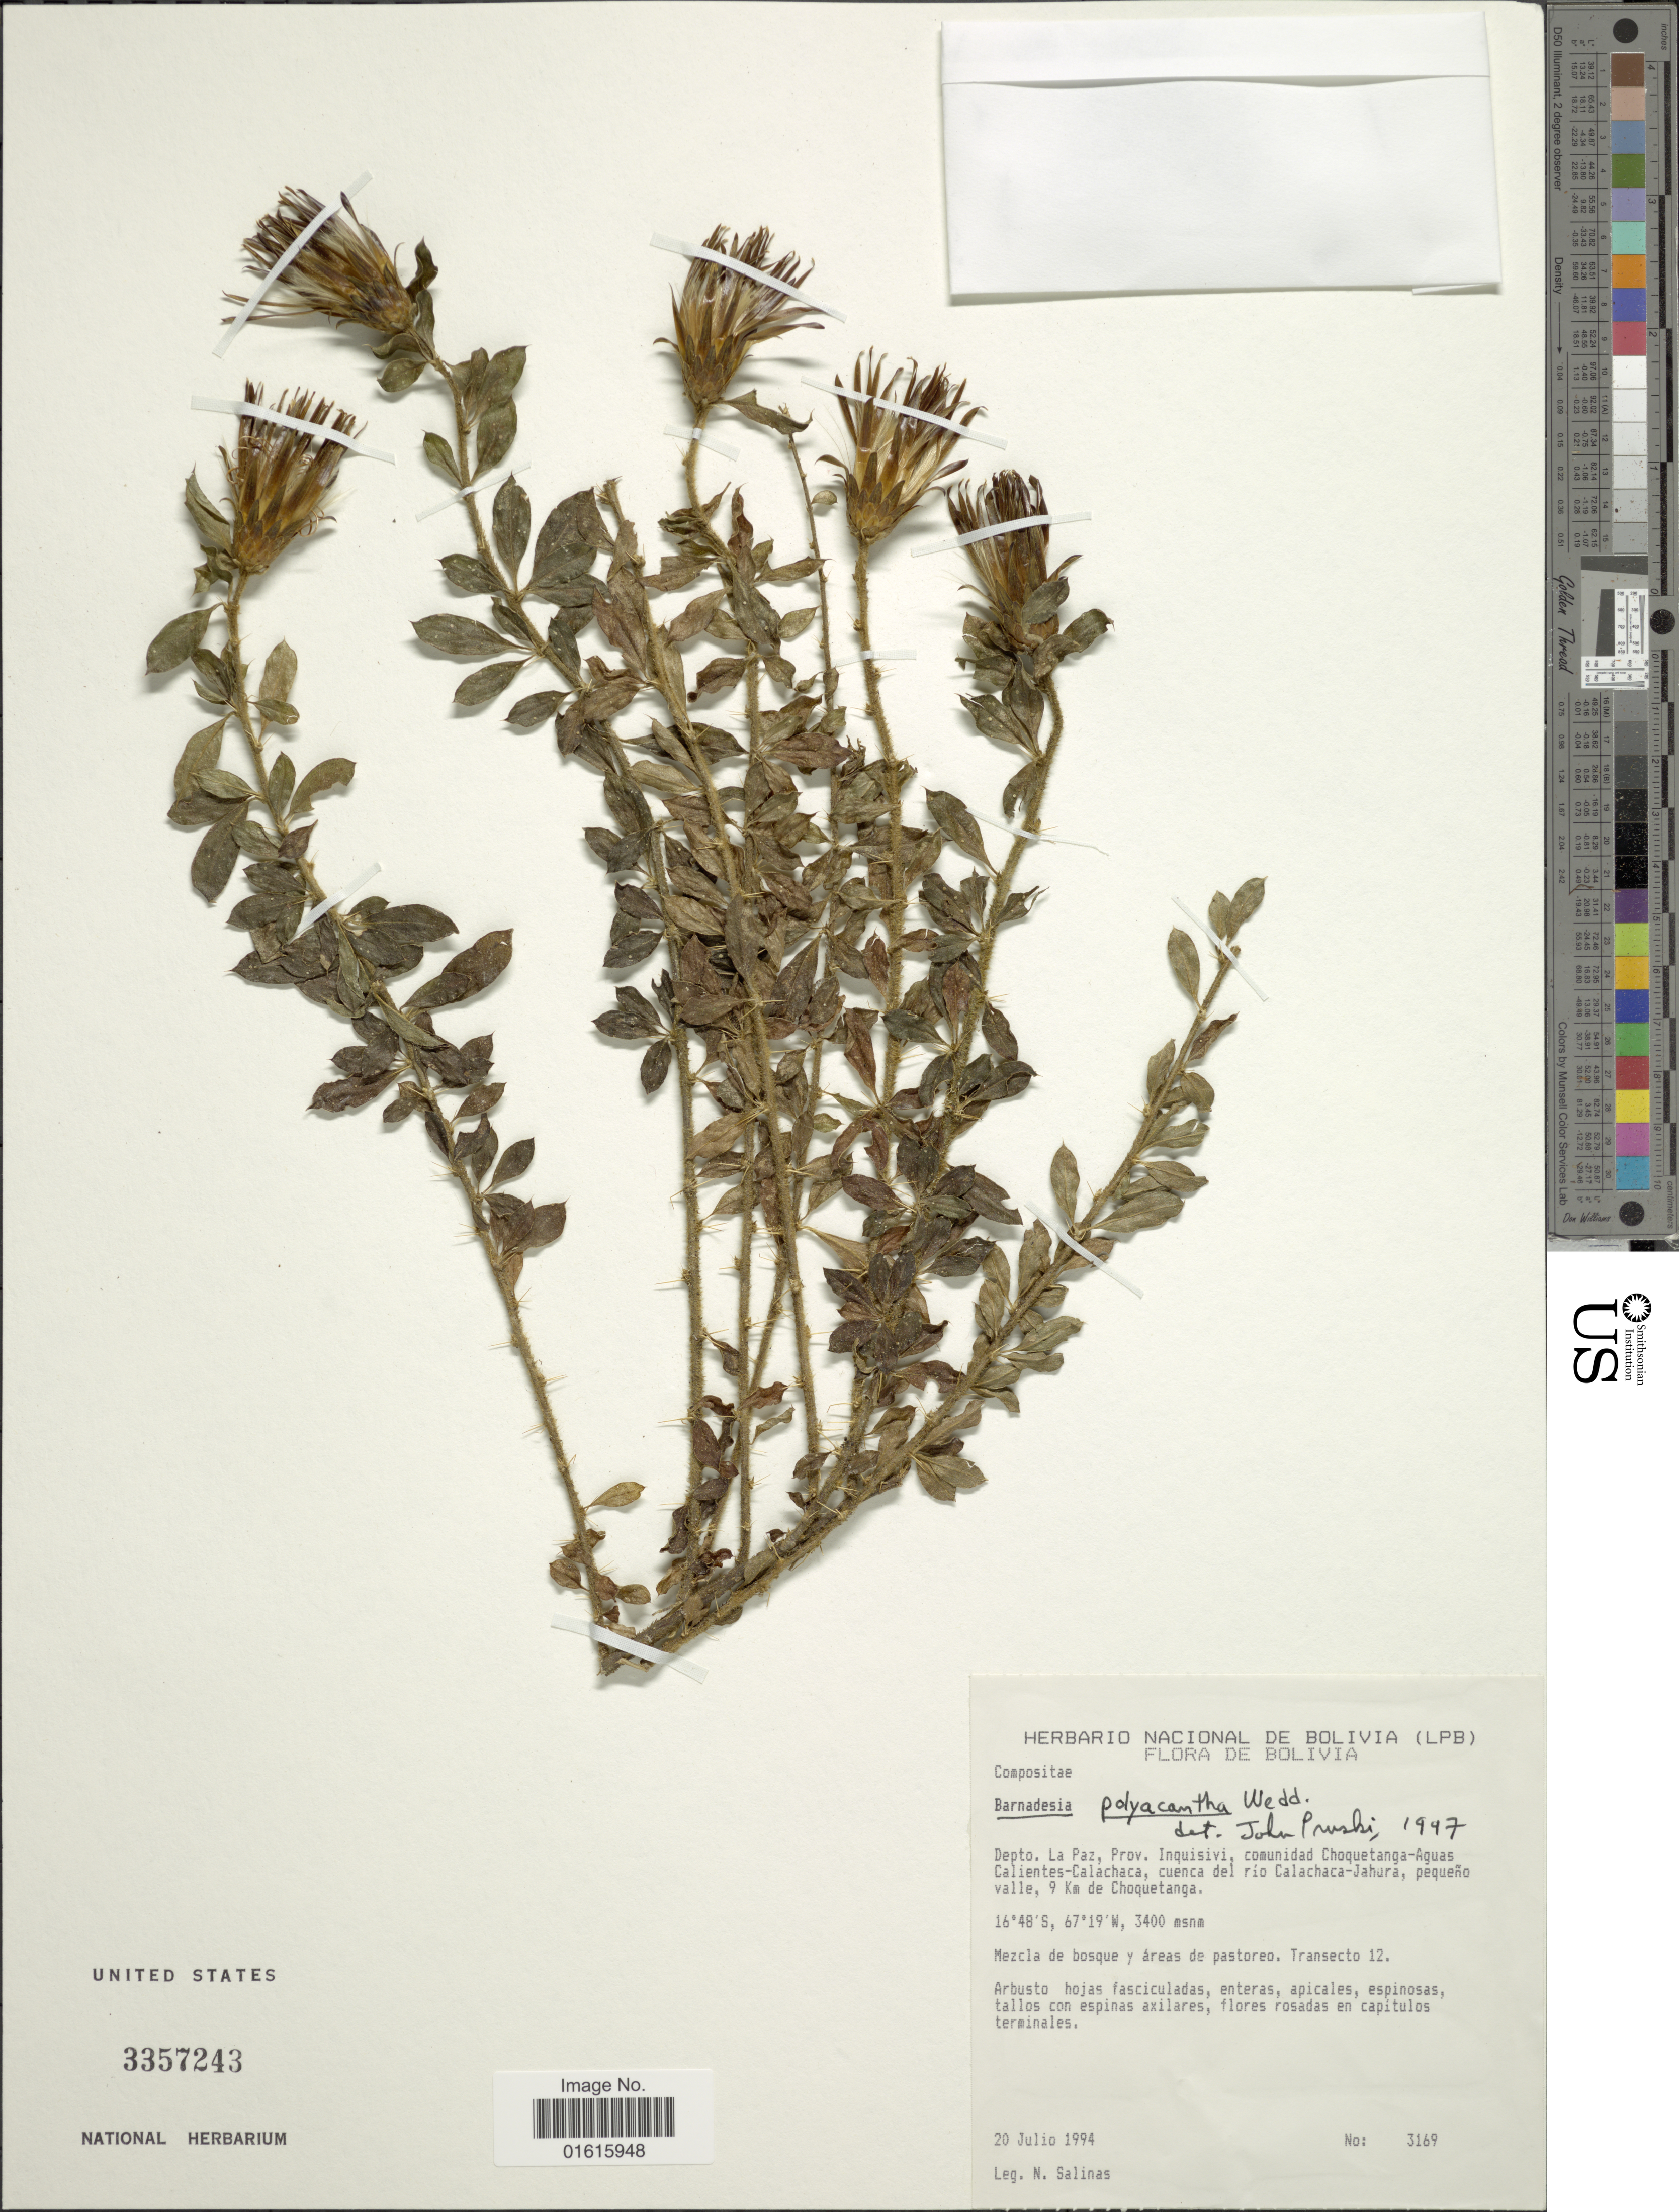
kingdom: Plantae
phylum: Tracheophyta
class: Magnoliopsida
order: Asterales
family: Asteraceae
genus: Barnadesia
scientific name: Barnadesia polyacantha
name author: Wedd.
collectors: N. Salinas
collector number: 3169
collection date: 1994-07-20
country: Bolivia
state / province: La Paz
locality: Prov. Inquisivi, comunidad Choquetanga-Aguas Calientes-Calachaca, cuenca del rio Calachaca-Jahura, pequeno valle, 9 km de Choquetanga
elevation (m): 3400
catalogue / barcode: US 3357243